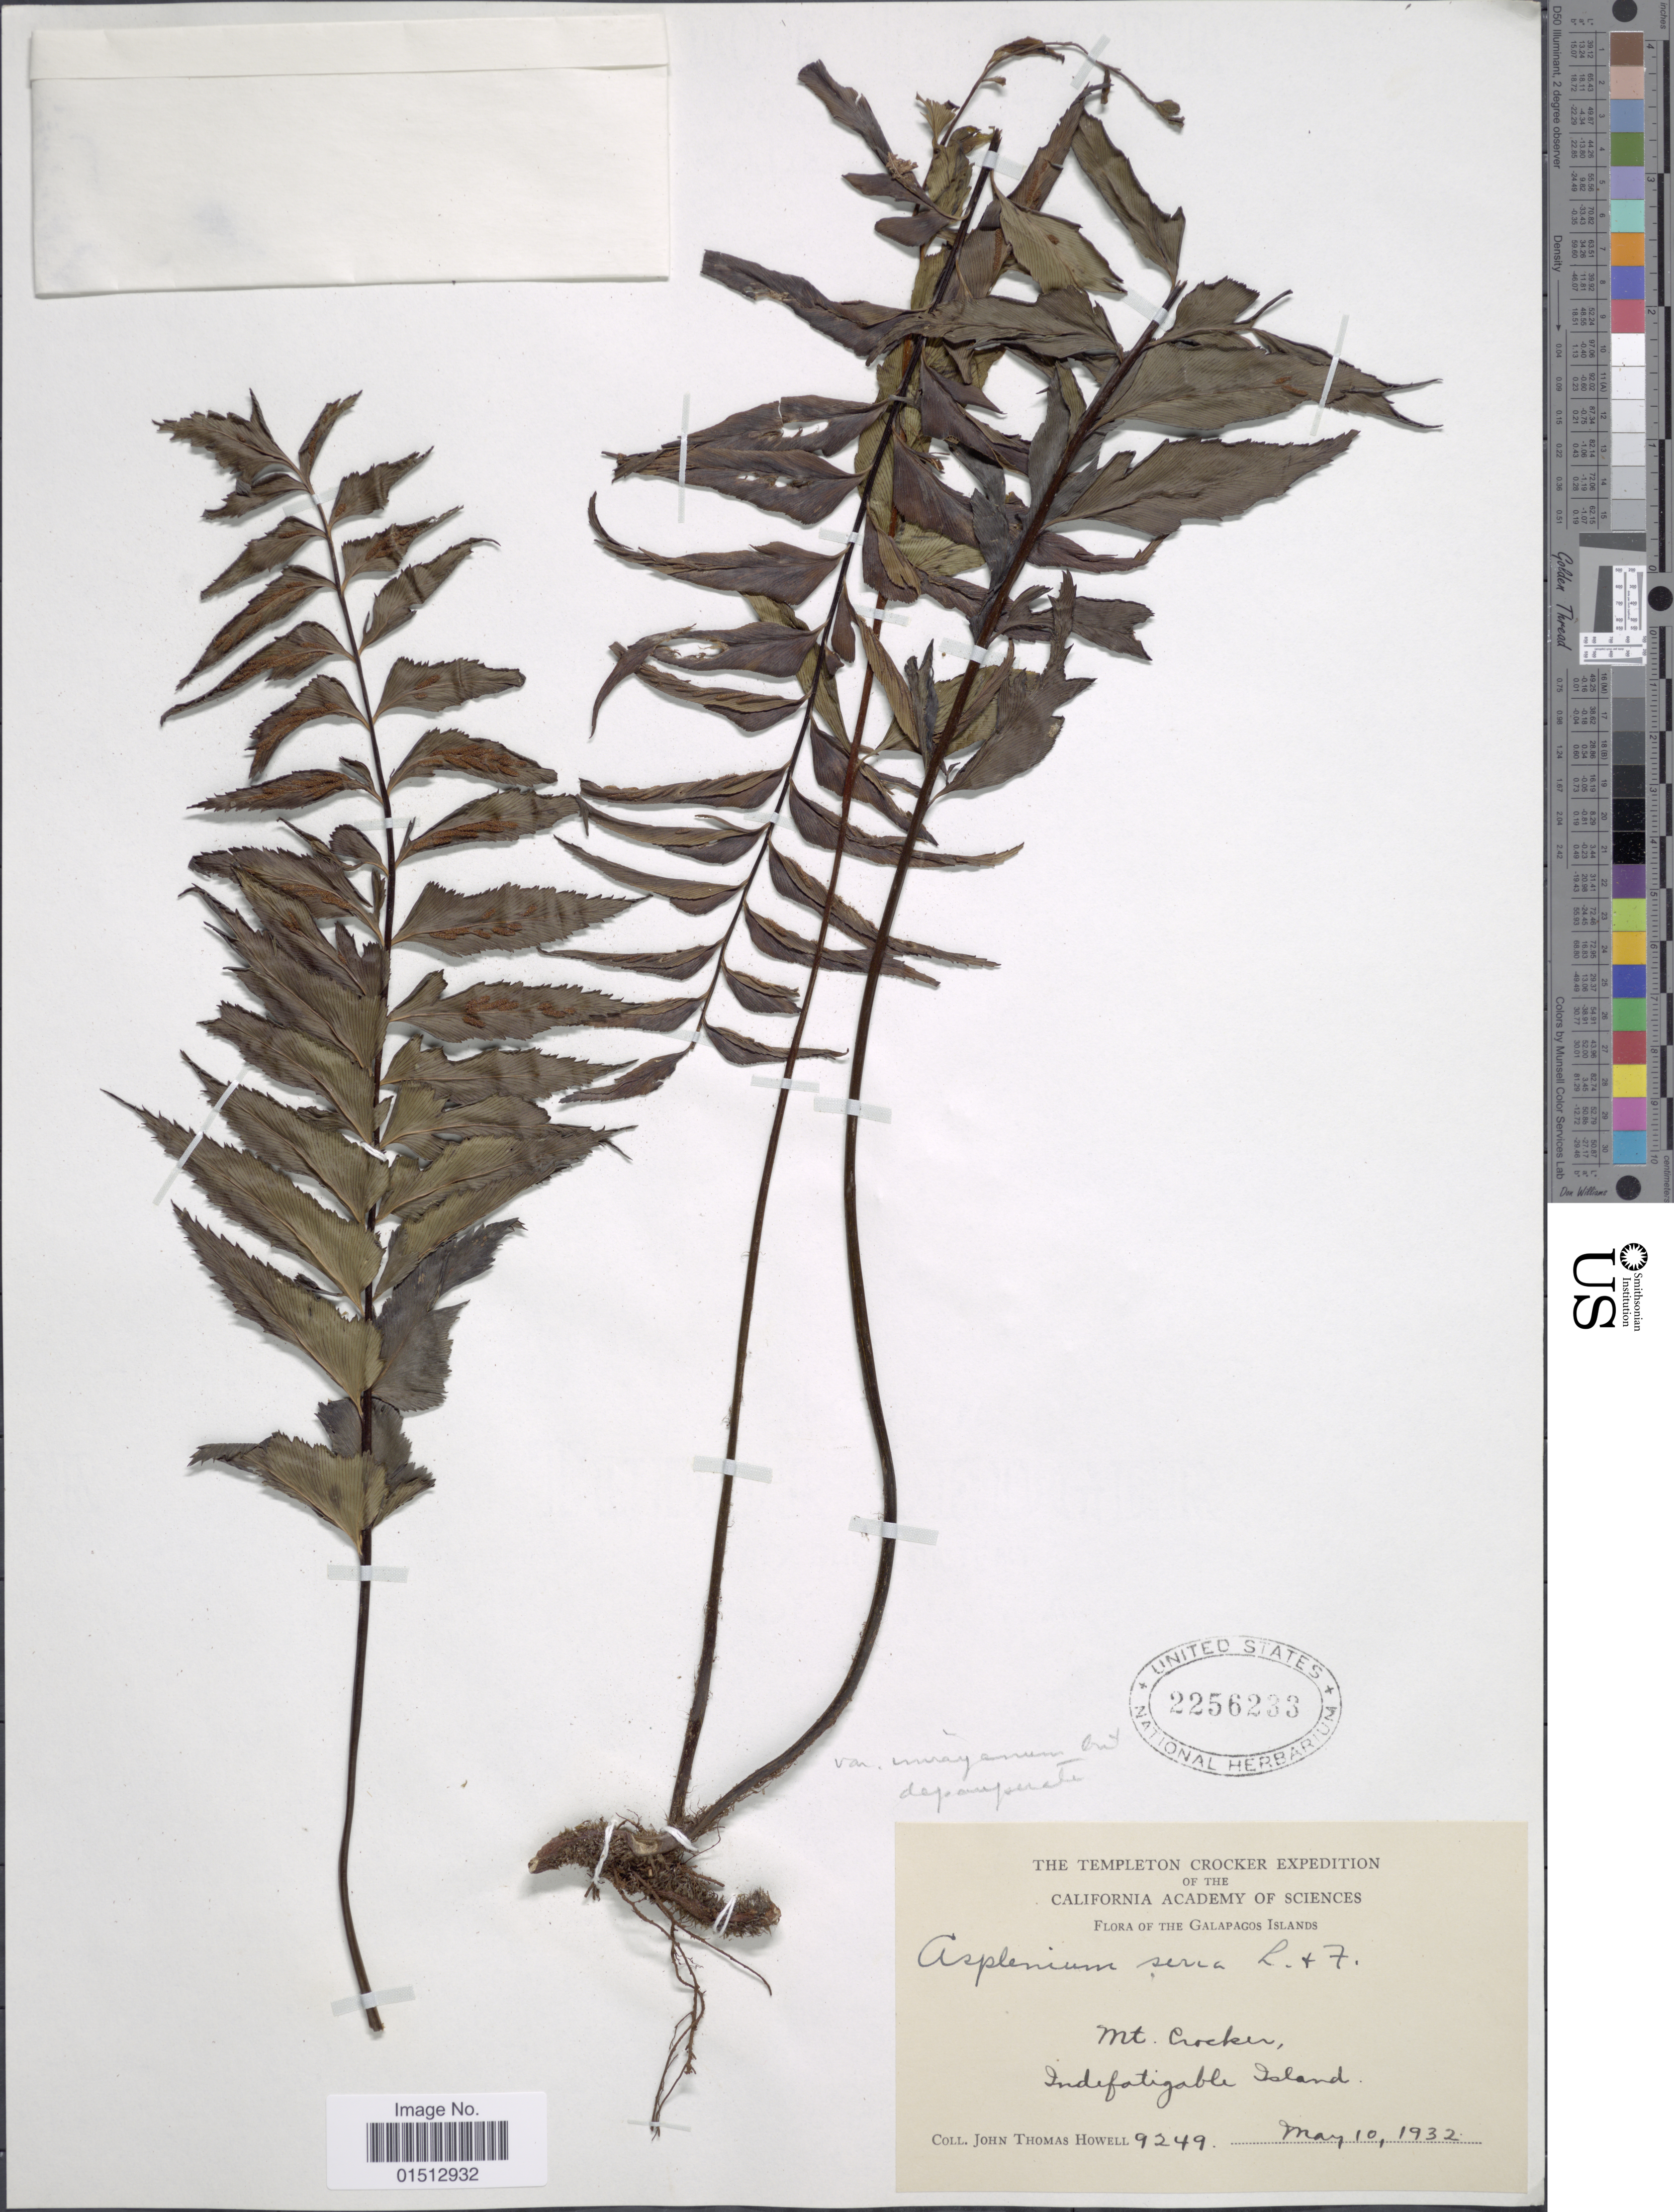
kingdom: Plantae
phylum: Tracheophyta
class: Polypodiopsida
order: Polypodiales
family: Aspleniaceae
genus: Asplenium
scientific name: Asplenium serra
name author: Langsd. & Fisch.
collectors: J. T. Howell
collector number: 9249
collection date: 1932-05-10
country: Ecuador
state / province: Colón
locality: Galapagos Islands. Mt. Crocker, Indefatigable Island.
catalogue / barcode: US 2256233